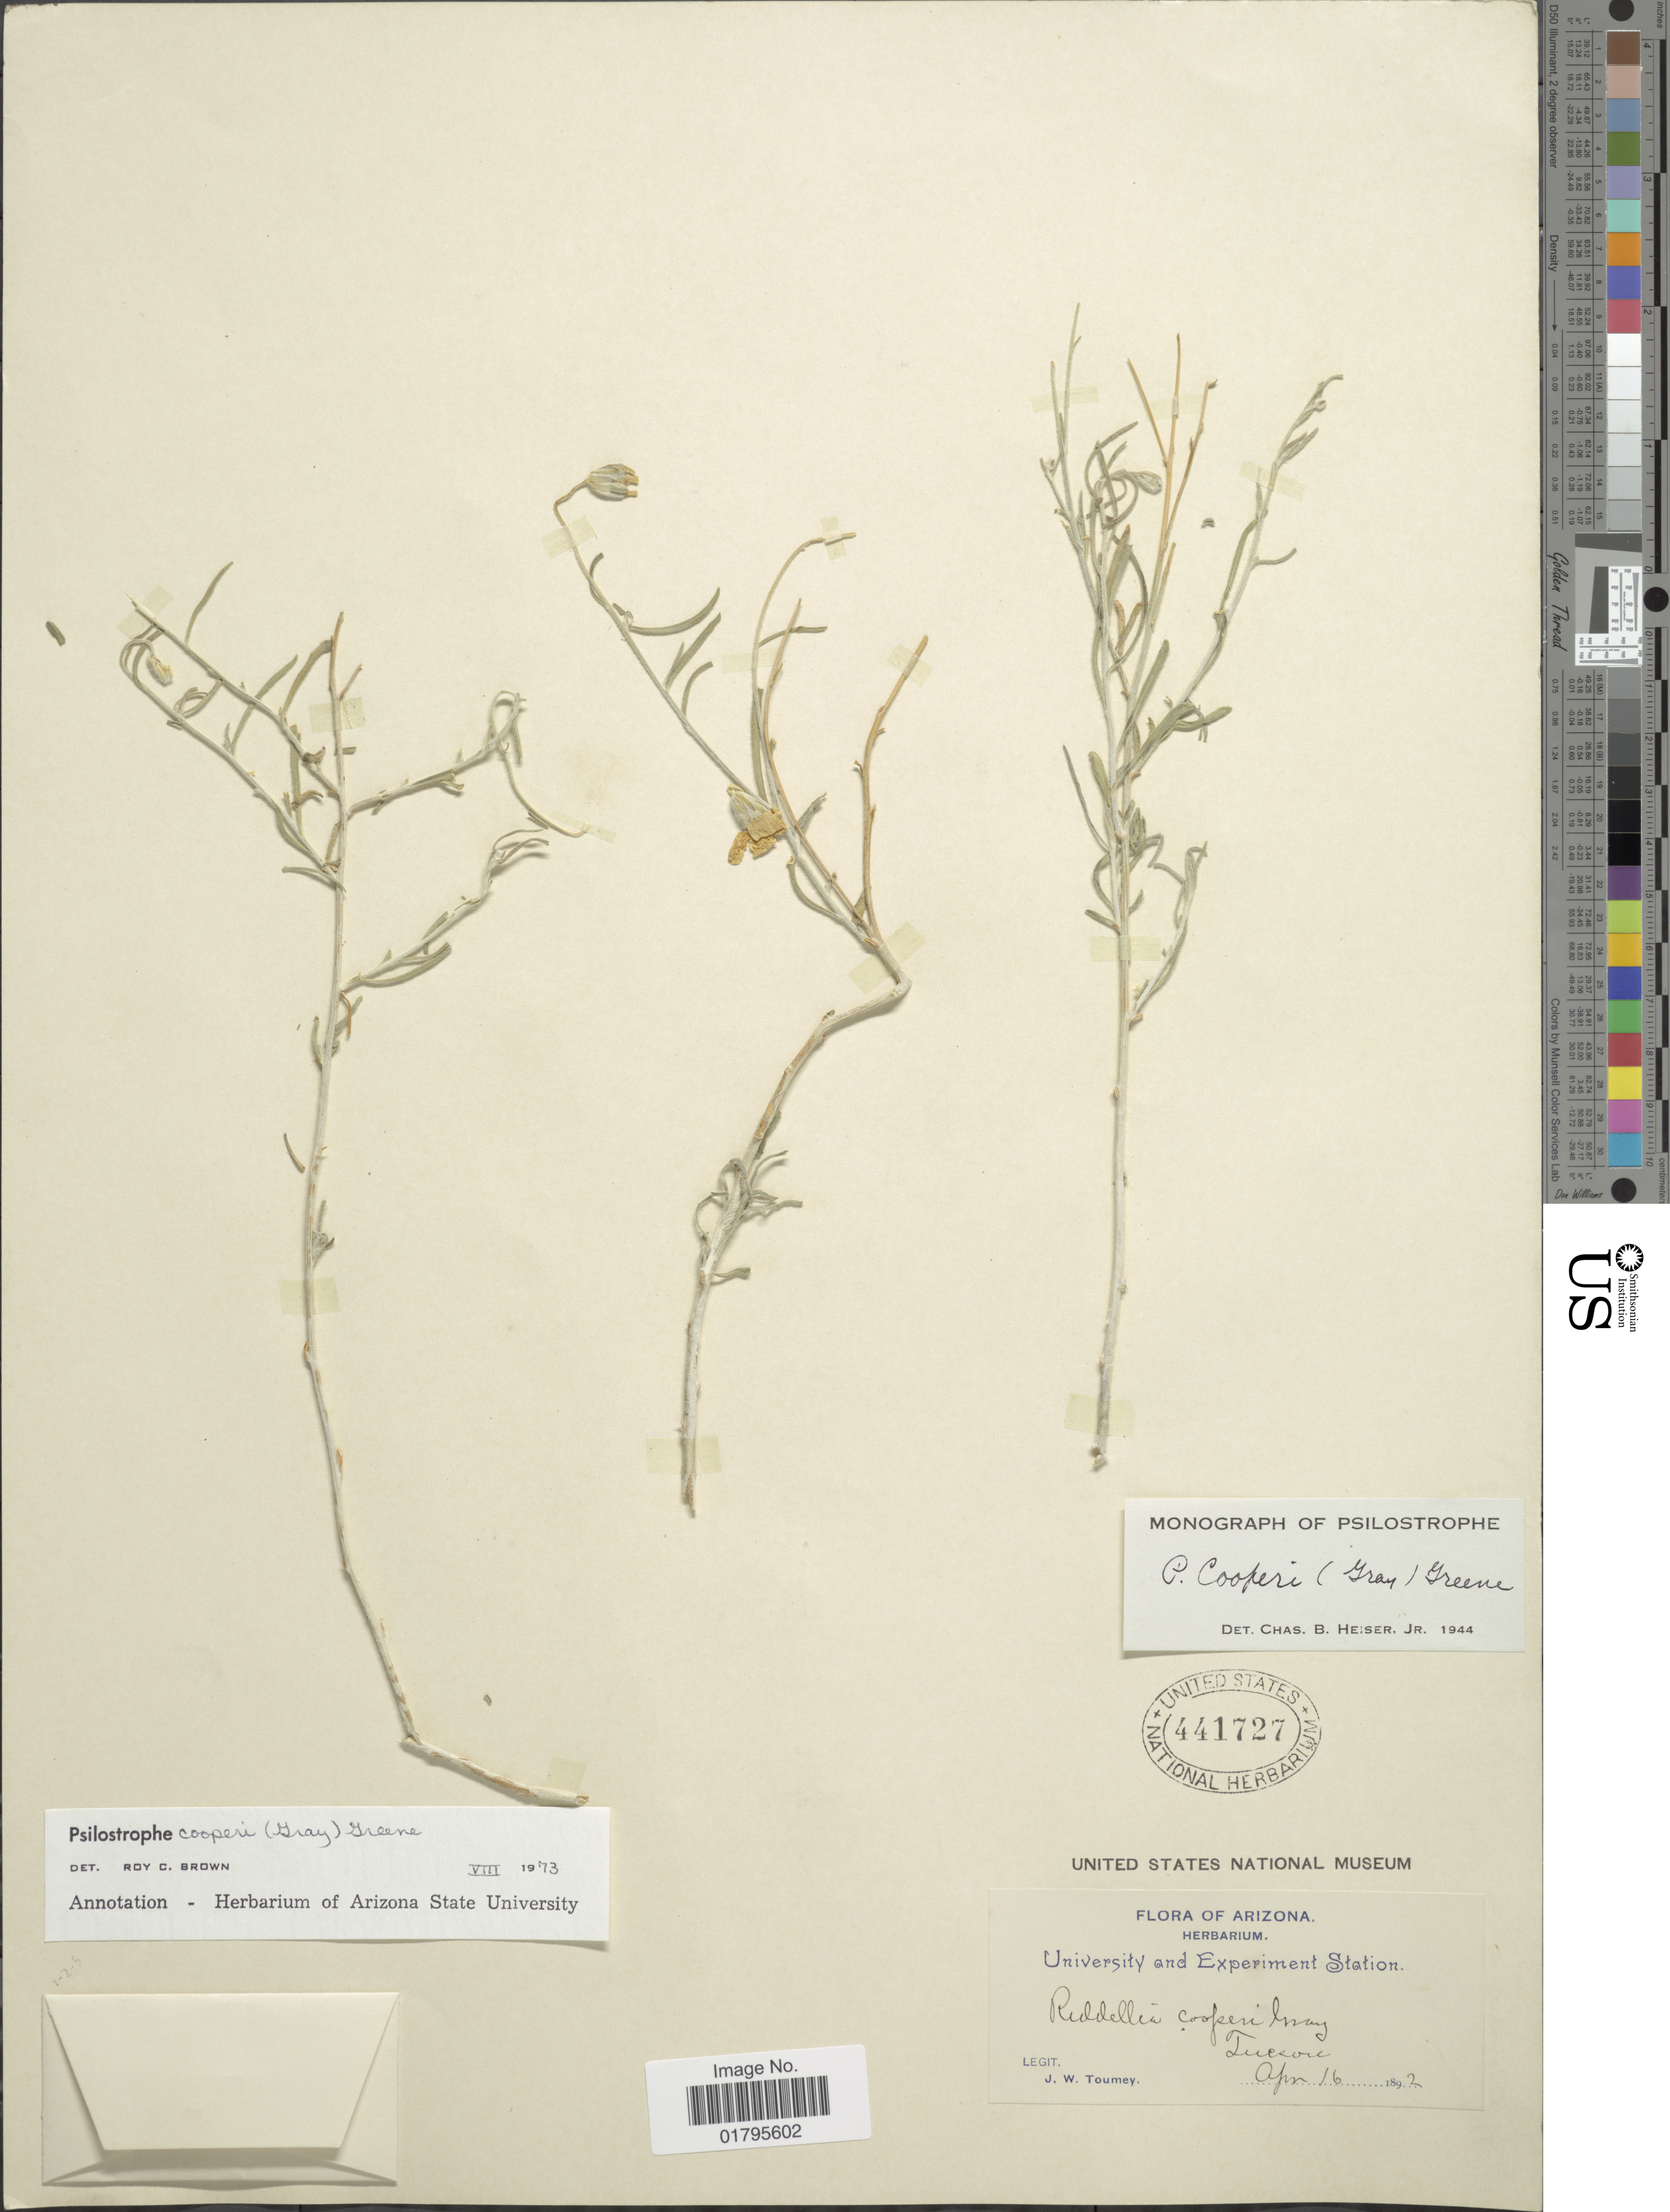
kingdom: Plantae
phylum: Tracheophyta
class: Magnoliopsida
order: Asterales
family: Asteraceae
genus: Psilostrophe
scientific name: Psilostrophe cooperi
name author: (A. Gray) Greene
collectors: J. Tourney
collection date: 1892-04-16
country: United States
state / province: Arizona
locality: Tucson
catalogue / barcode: US 441727